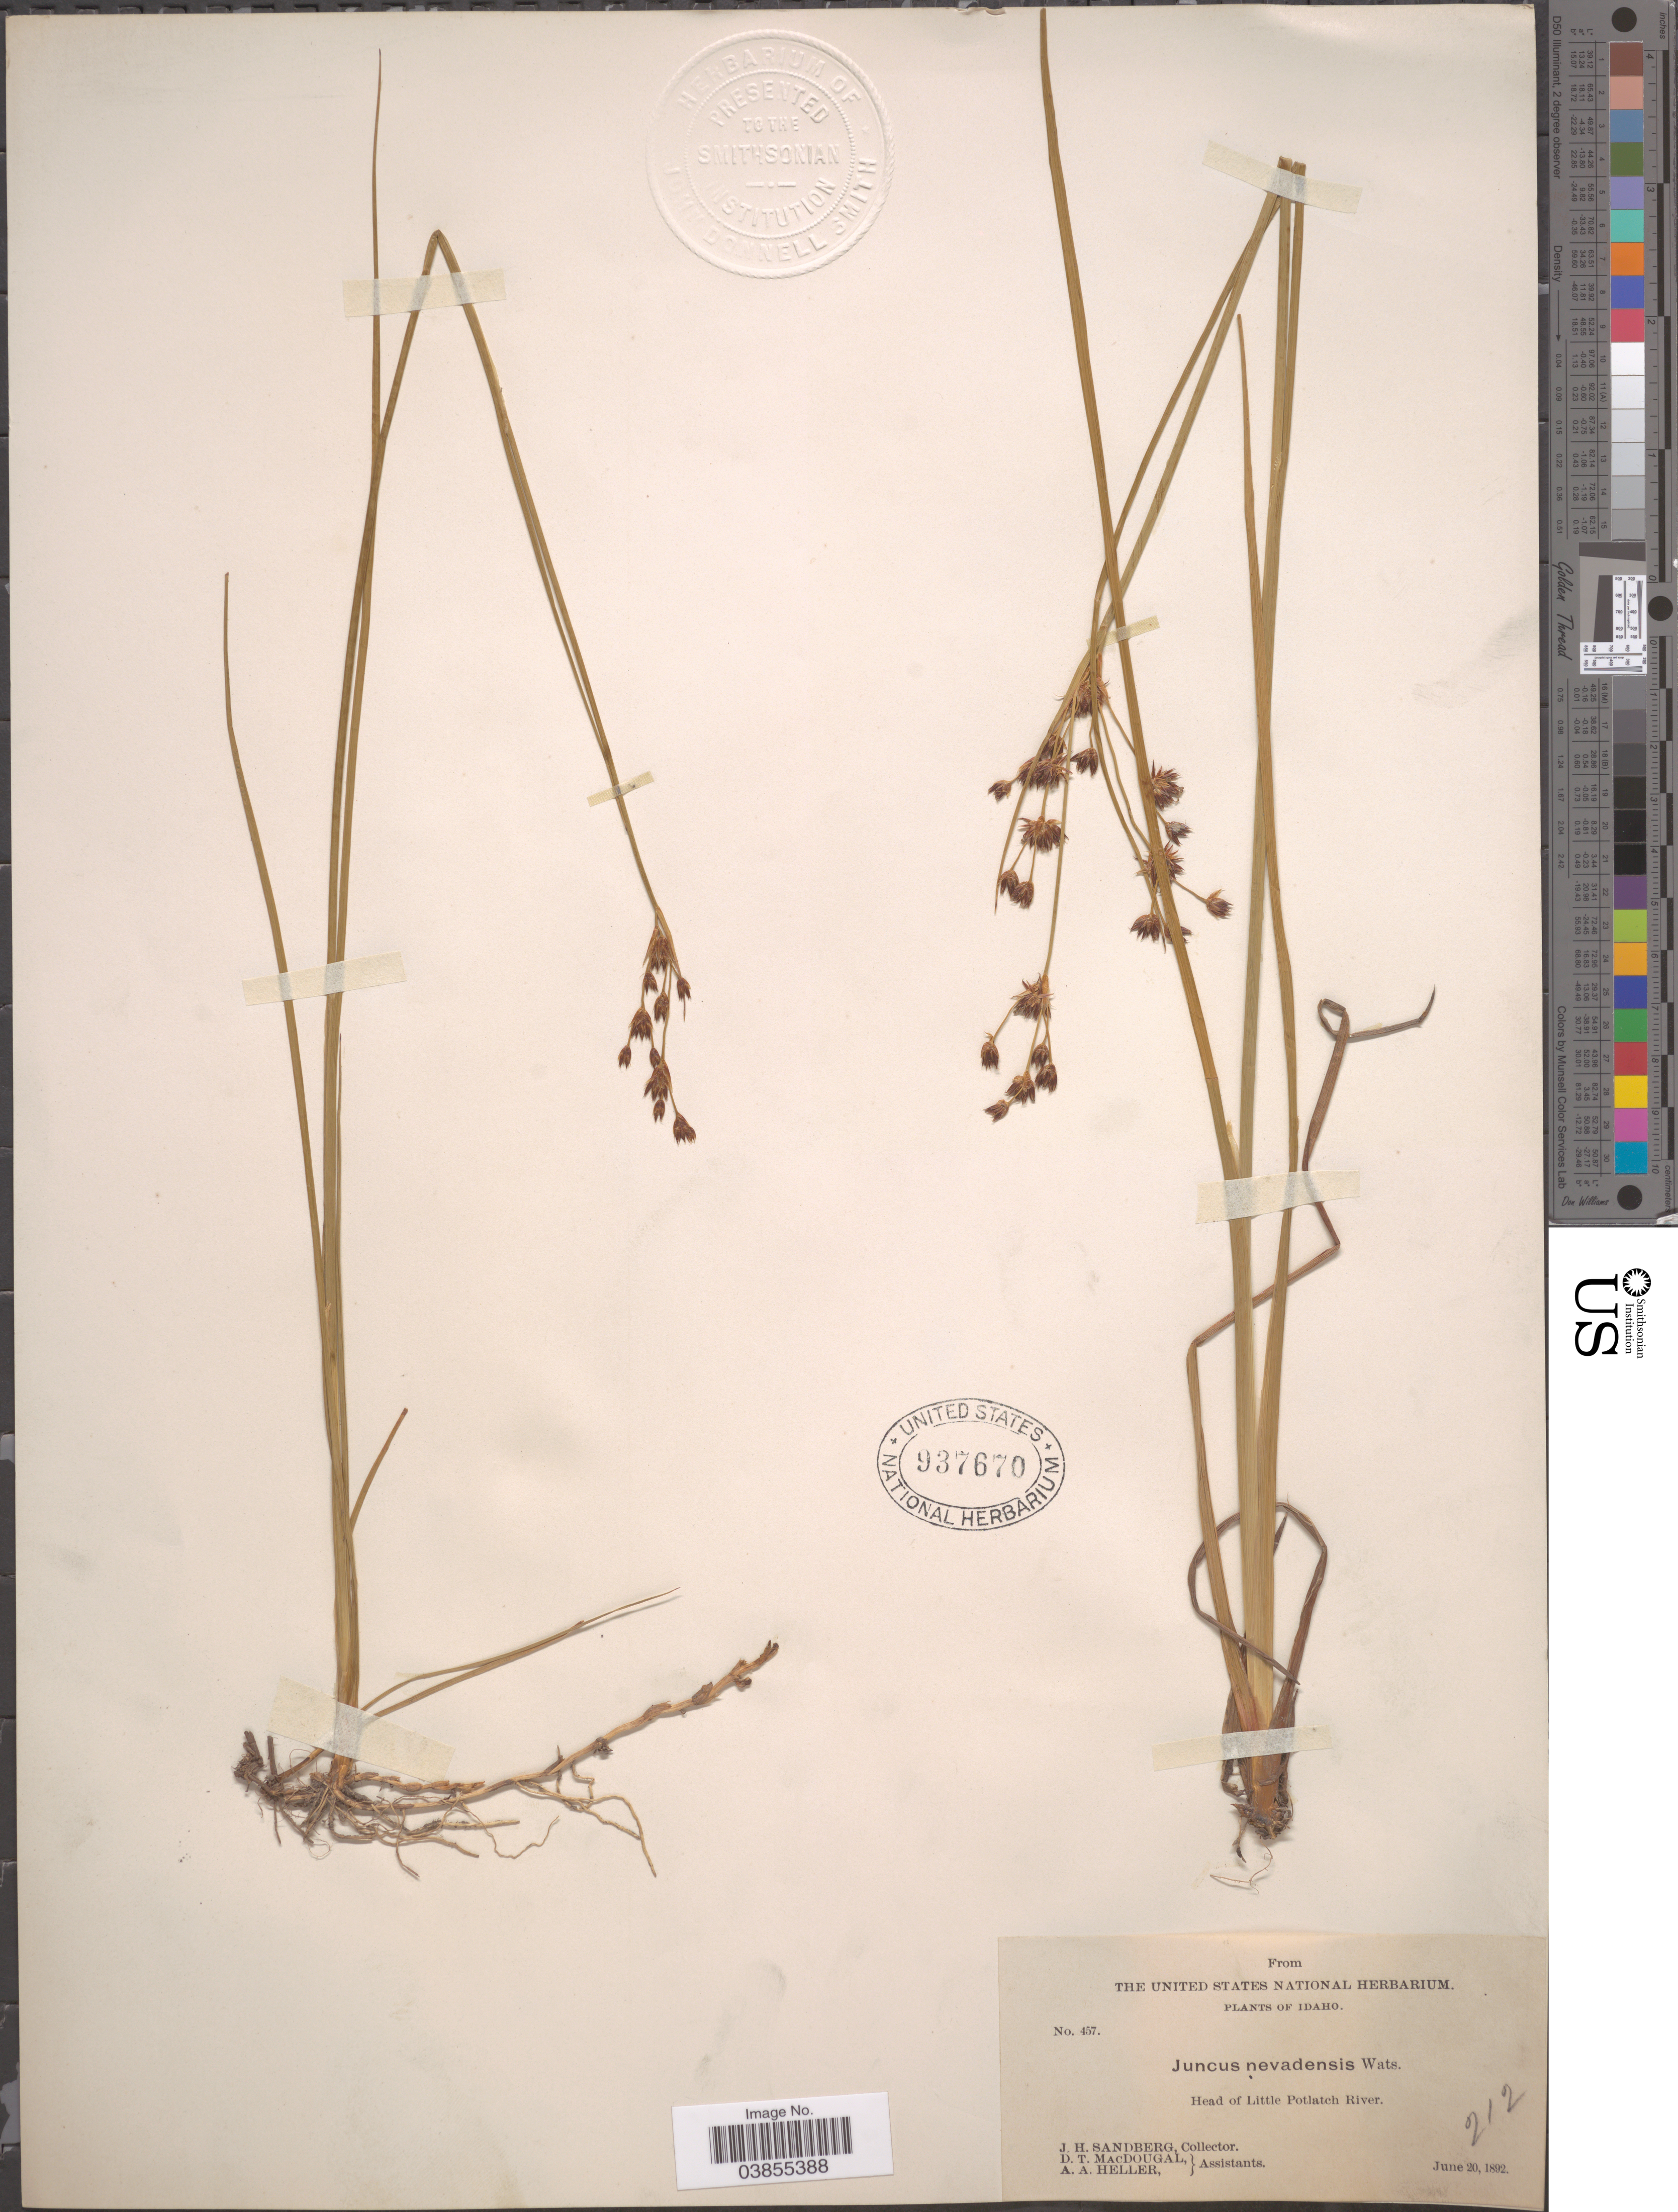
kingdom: Plantae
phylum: Tracheophyta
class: Liliopsida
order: Poales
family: Juncaceae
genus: Juncus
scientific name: Juncus nevadensis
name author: S. Watson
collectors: J. H. Sandberg, D. T. MacDougal & A. A. Heller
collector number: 457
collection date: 1892-06-20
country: United States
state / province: Idaho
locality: Head of Little Potlatch River.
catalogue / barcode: US 937670